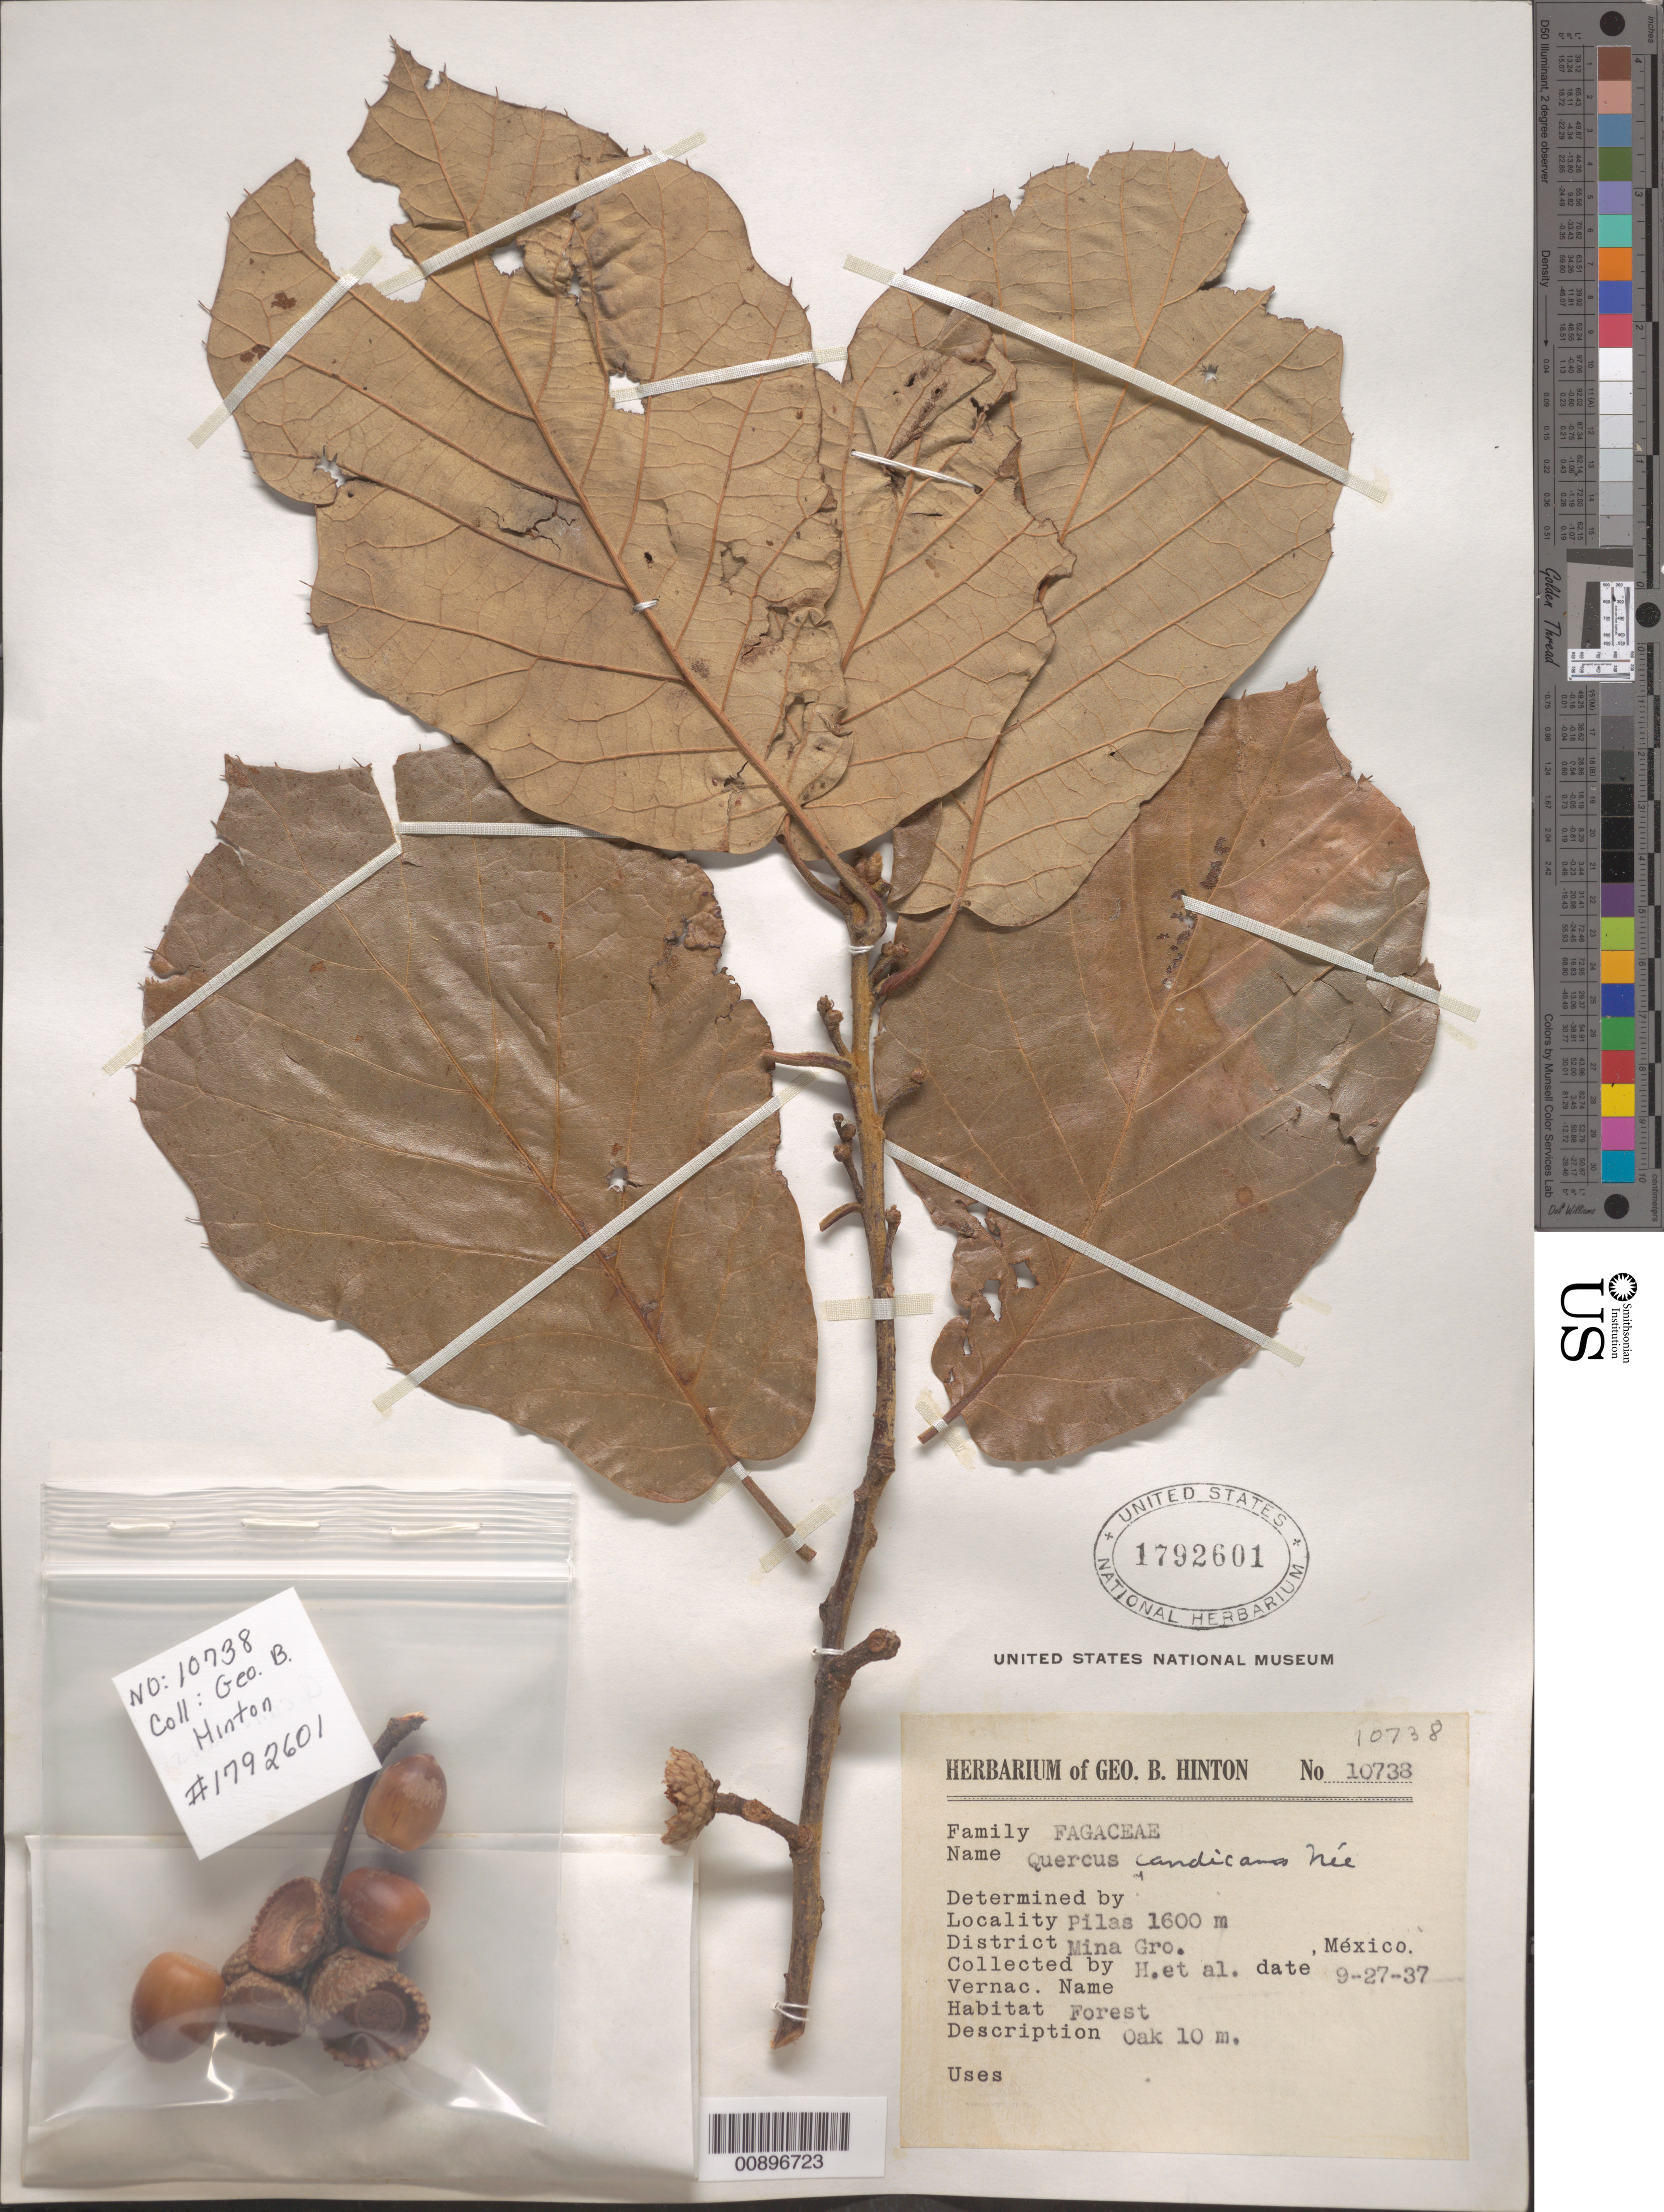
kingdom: Plantae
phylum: Tracheophyta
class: Magnoliopsida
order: Fagales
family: Fagaceae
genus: Quercus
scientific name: Quercus candicans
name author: Née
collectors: G. B. Hinton & et al.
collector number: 10738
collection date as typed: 27 Sep 1937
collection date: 1937-09-27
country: Mexico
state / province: Guerrero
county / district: Mina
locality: Pilas, District Mina, Guerrero.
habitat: Forest.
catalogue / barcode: US 1792601